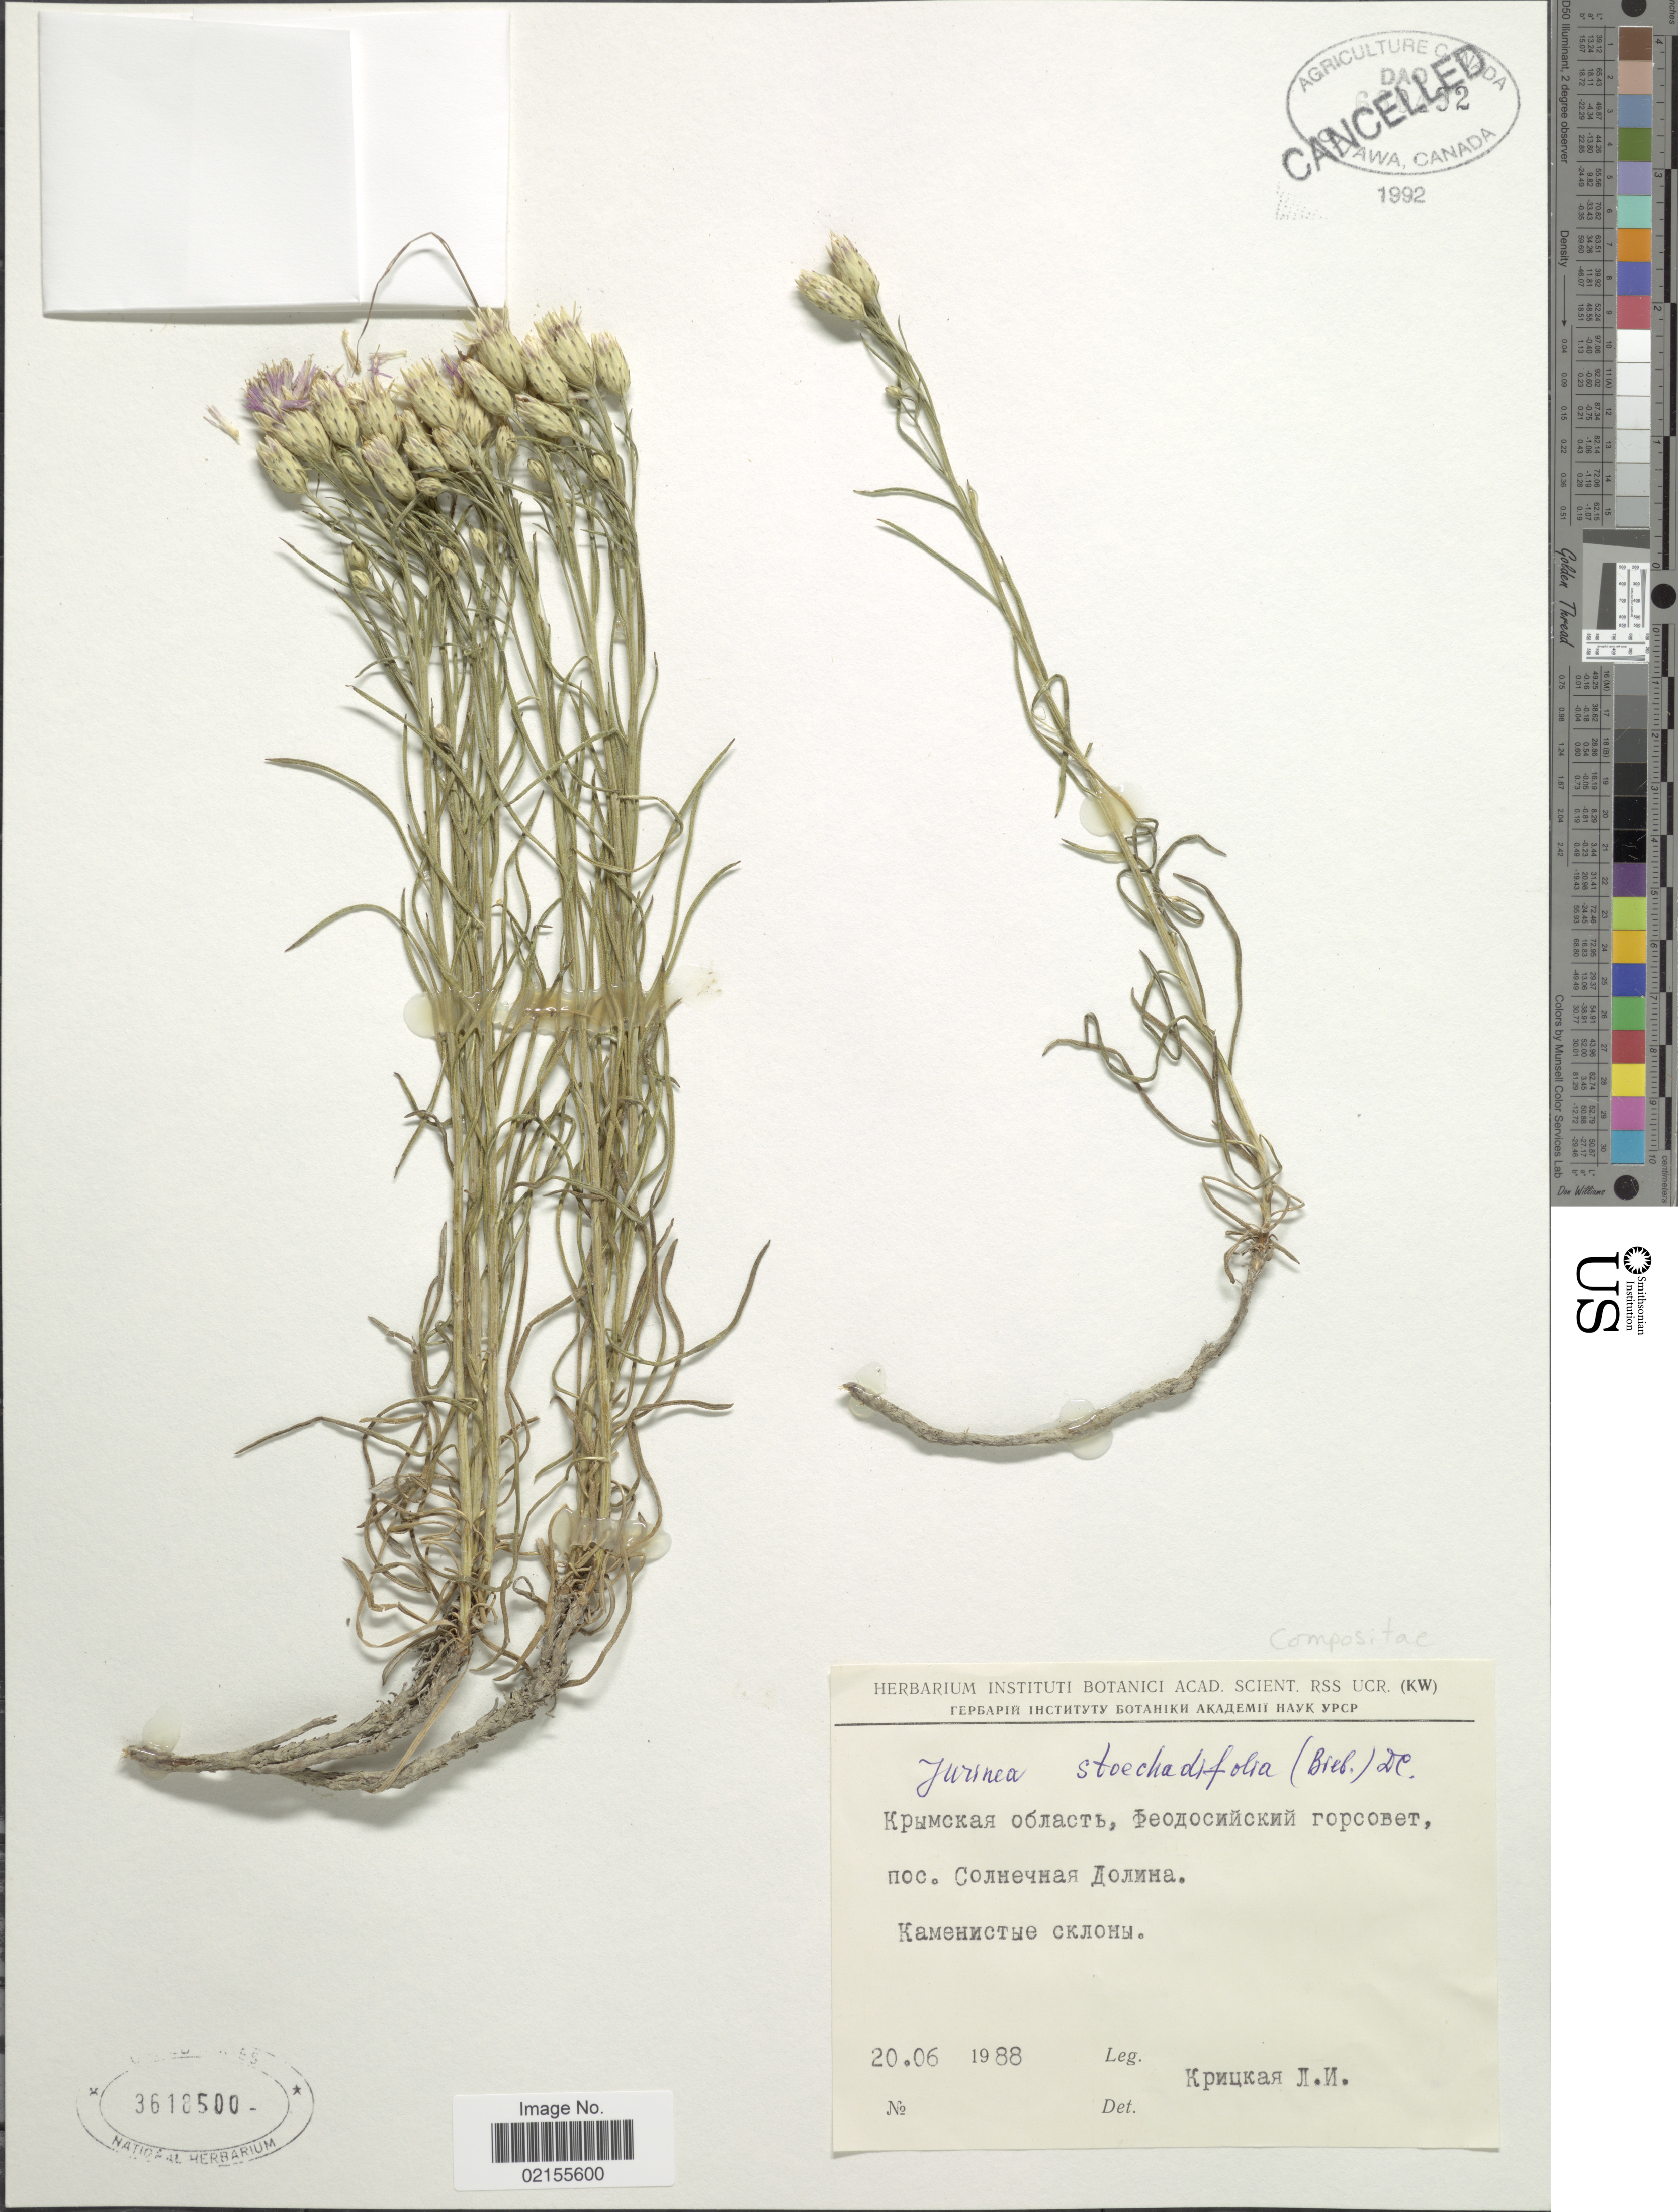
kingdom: Plantae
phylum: Tracheophyta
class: Magnoliopsida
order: Asterales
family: Asteraceae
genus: Jurinea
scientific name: Jurinea stoechadifolia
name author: DC.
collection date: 1988-06-20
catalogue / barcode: US 3618500